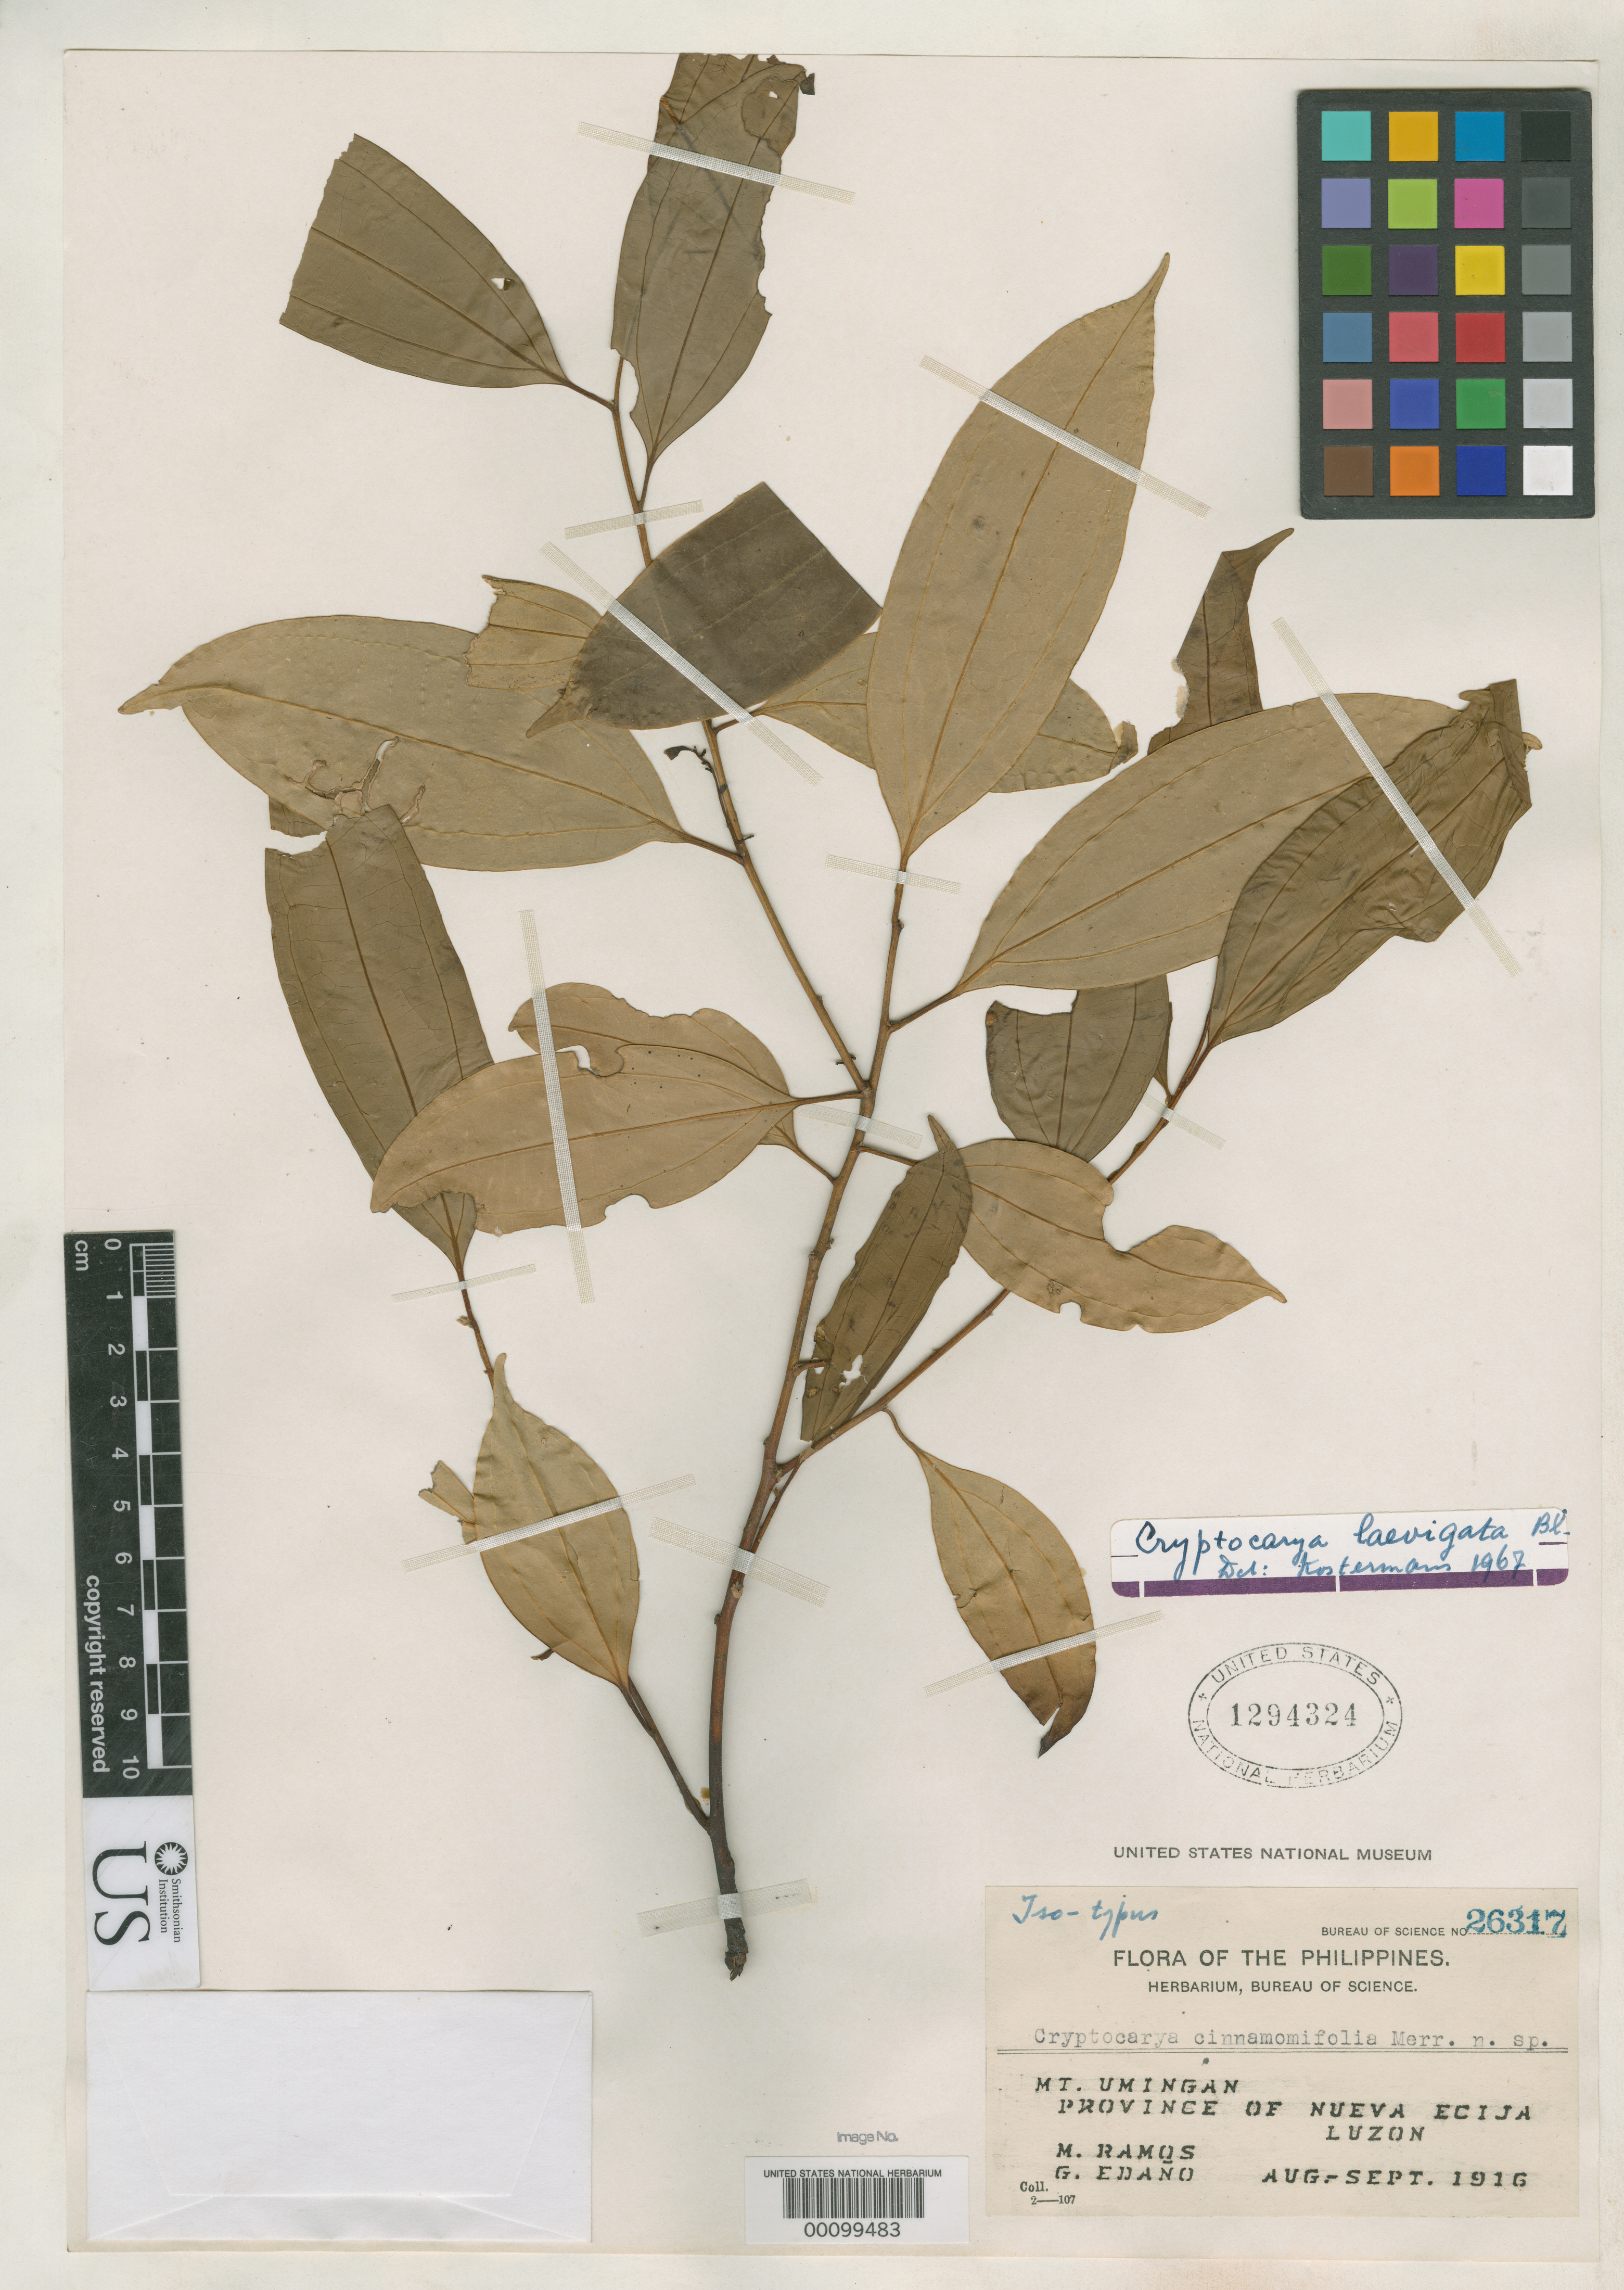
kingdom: Plantae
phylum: Tracheophyta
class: Magnoliopsida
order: Laurales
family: Lauraceae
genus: Cryptocarya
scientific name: Cryptocarya cinnamomifolia Merr., nom. illeg.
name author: Merr.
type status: Isotype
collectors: M. Ramos & G. E. Edaño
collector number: Bur. Sci. 26317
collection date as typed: Aug 1916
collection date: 1916-08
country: Philippines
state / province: Central Luzon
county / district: Nueva Ecija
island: Luzon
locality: Mt. Umingan.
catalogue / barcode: US 1294324